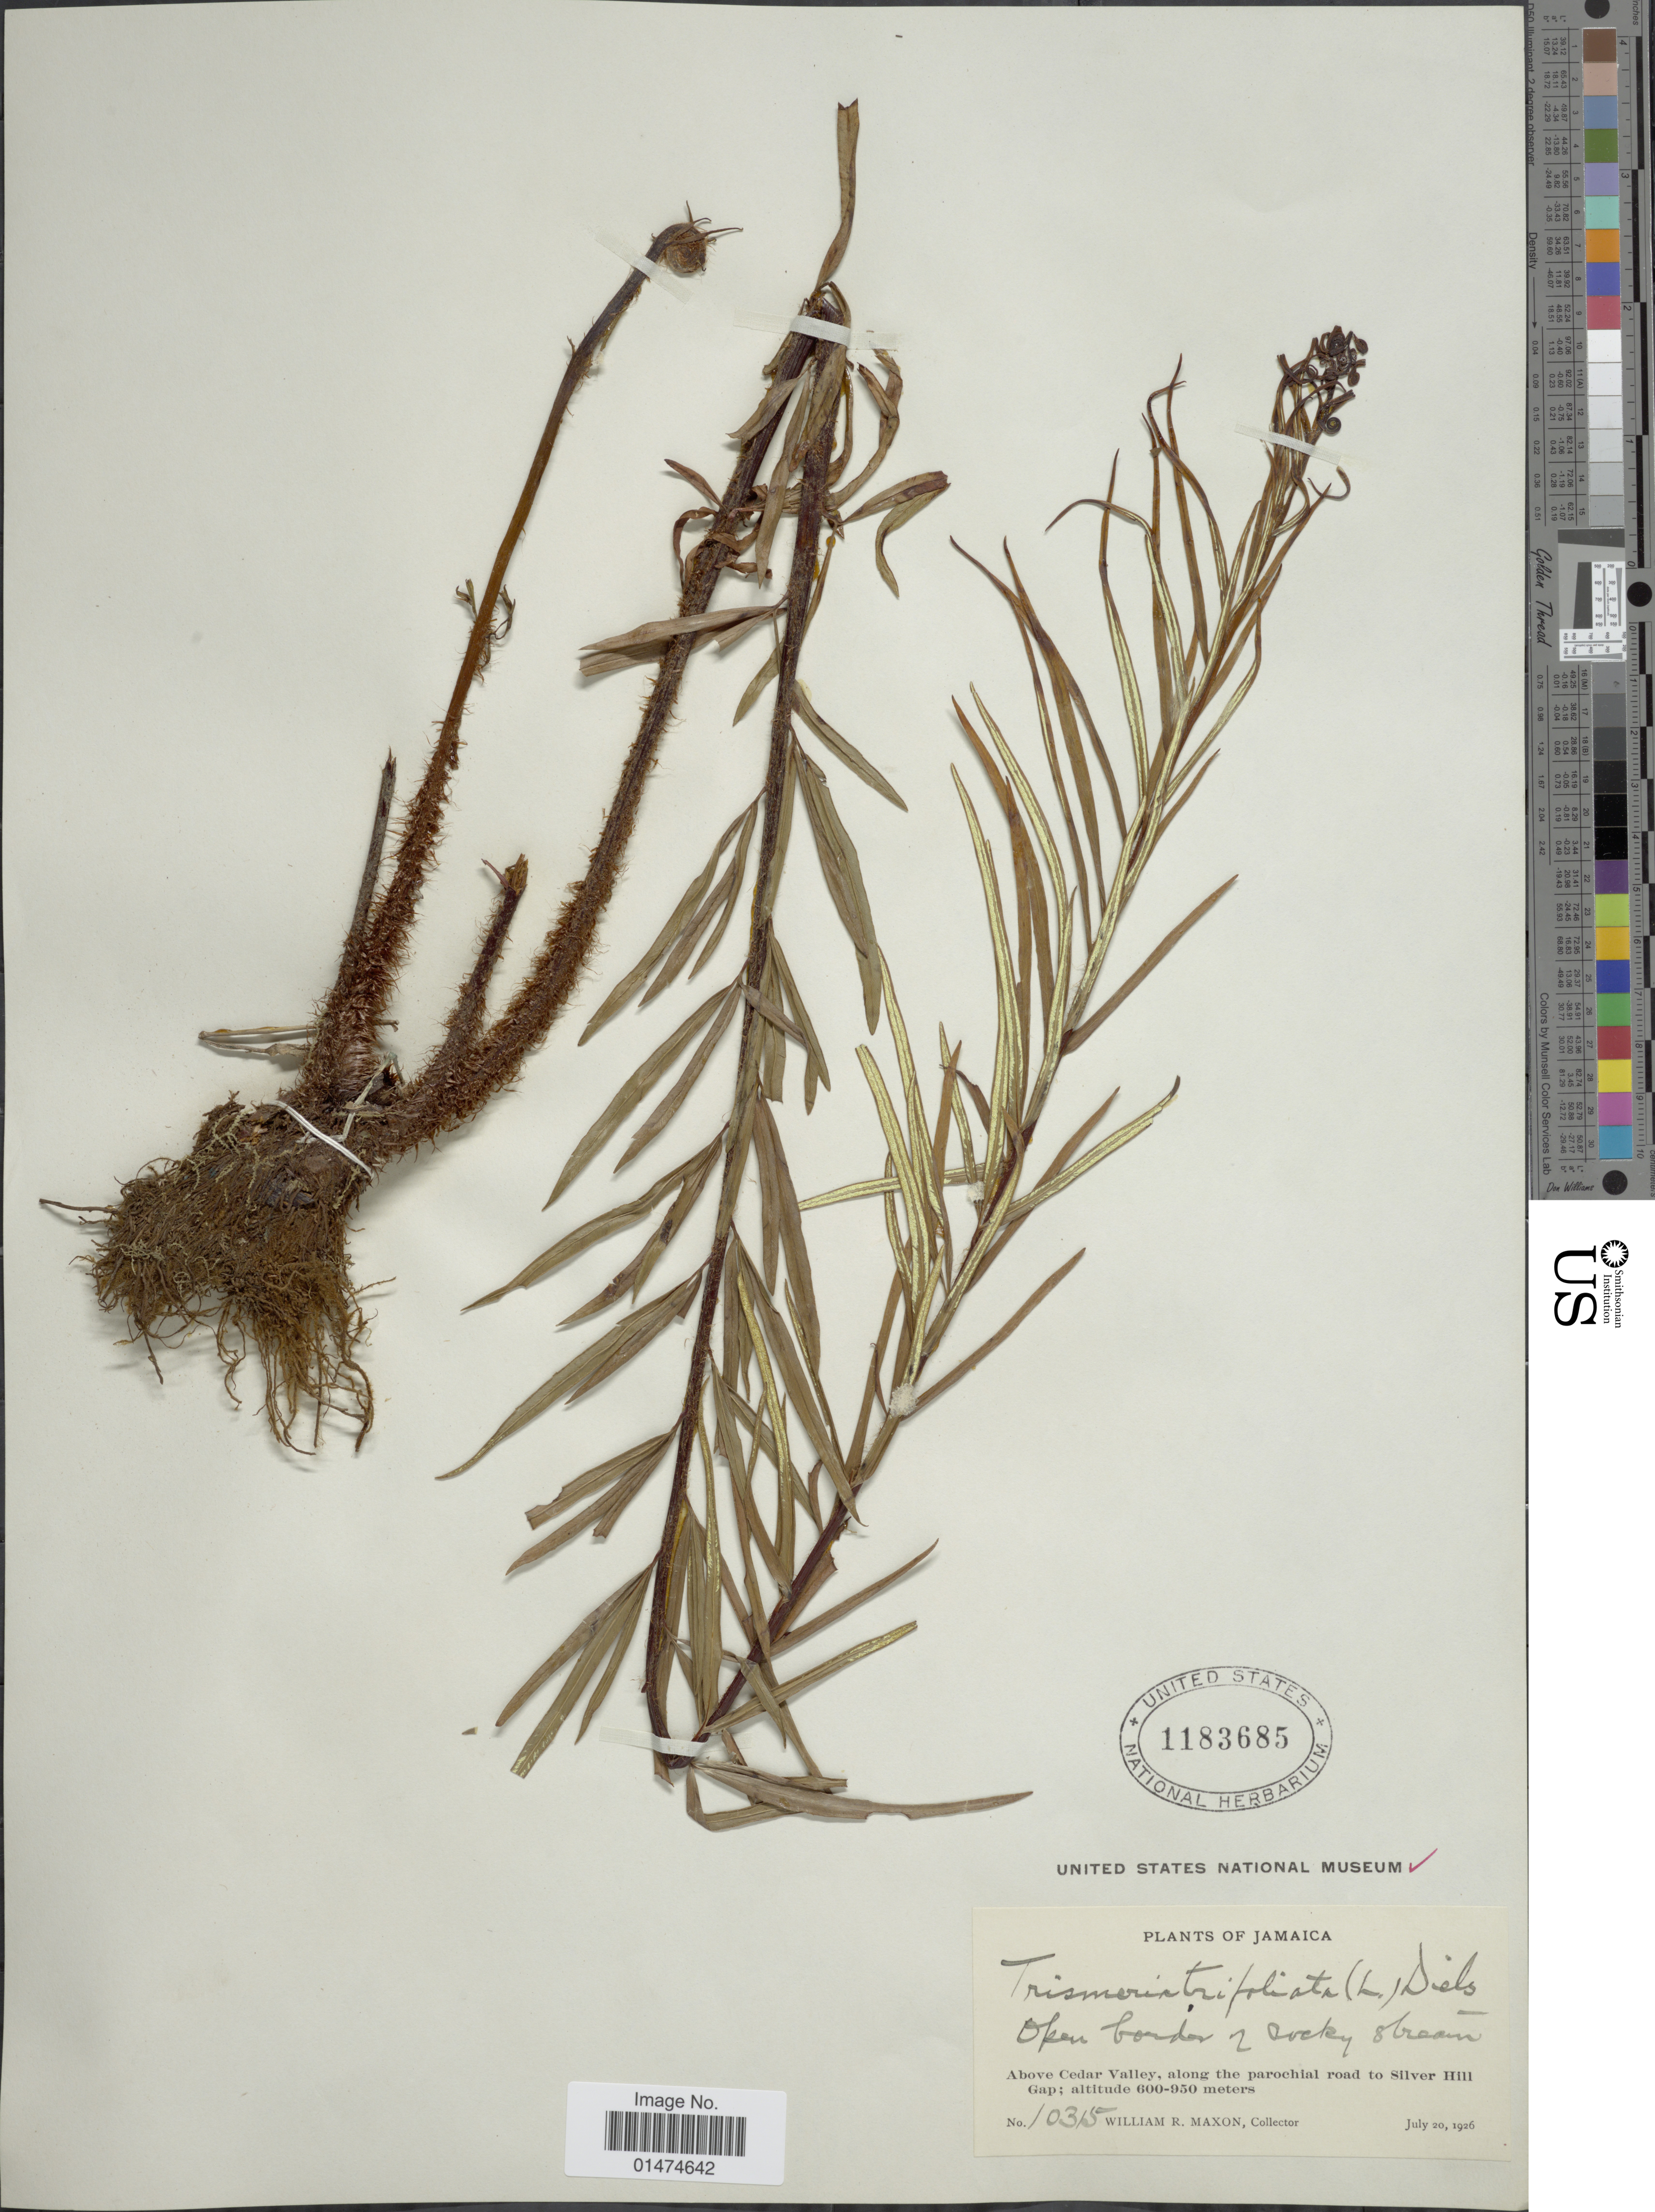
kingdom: Plantae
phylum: Tracheophyta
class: Polypodiopsida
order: Polypodiales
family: Pteridaceae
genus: Pityrogramma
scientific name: Pityrogramma trifoliata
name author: (L.) R.M. Tryon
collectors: W. R. Maxon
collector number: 10315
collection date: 1926-07-20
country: Jamaica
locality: Jamaica, above Cedar Valley, along parochial road to Silve Hill Gap.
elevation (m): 600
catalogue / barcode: US 1183685